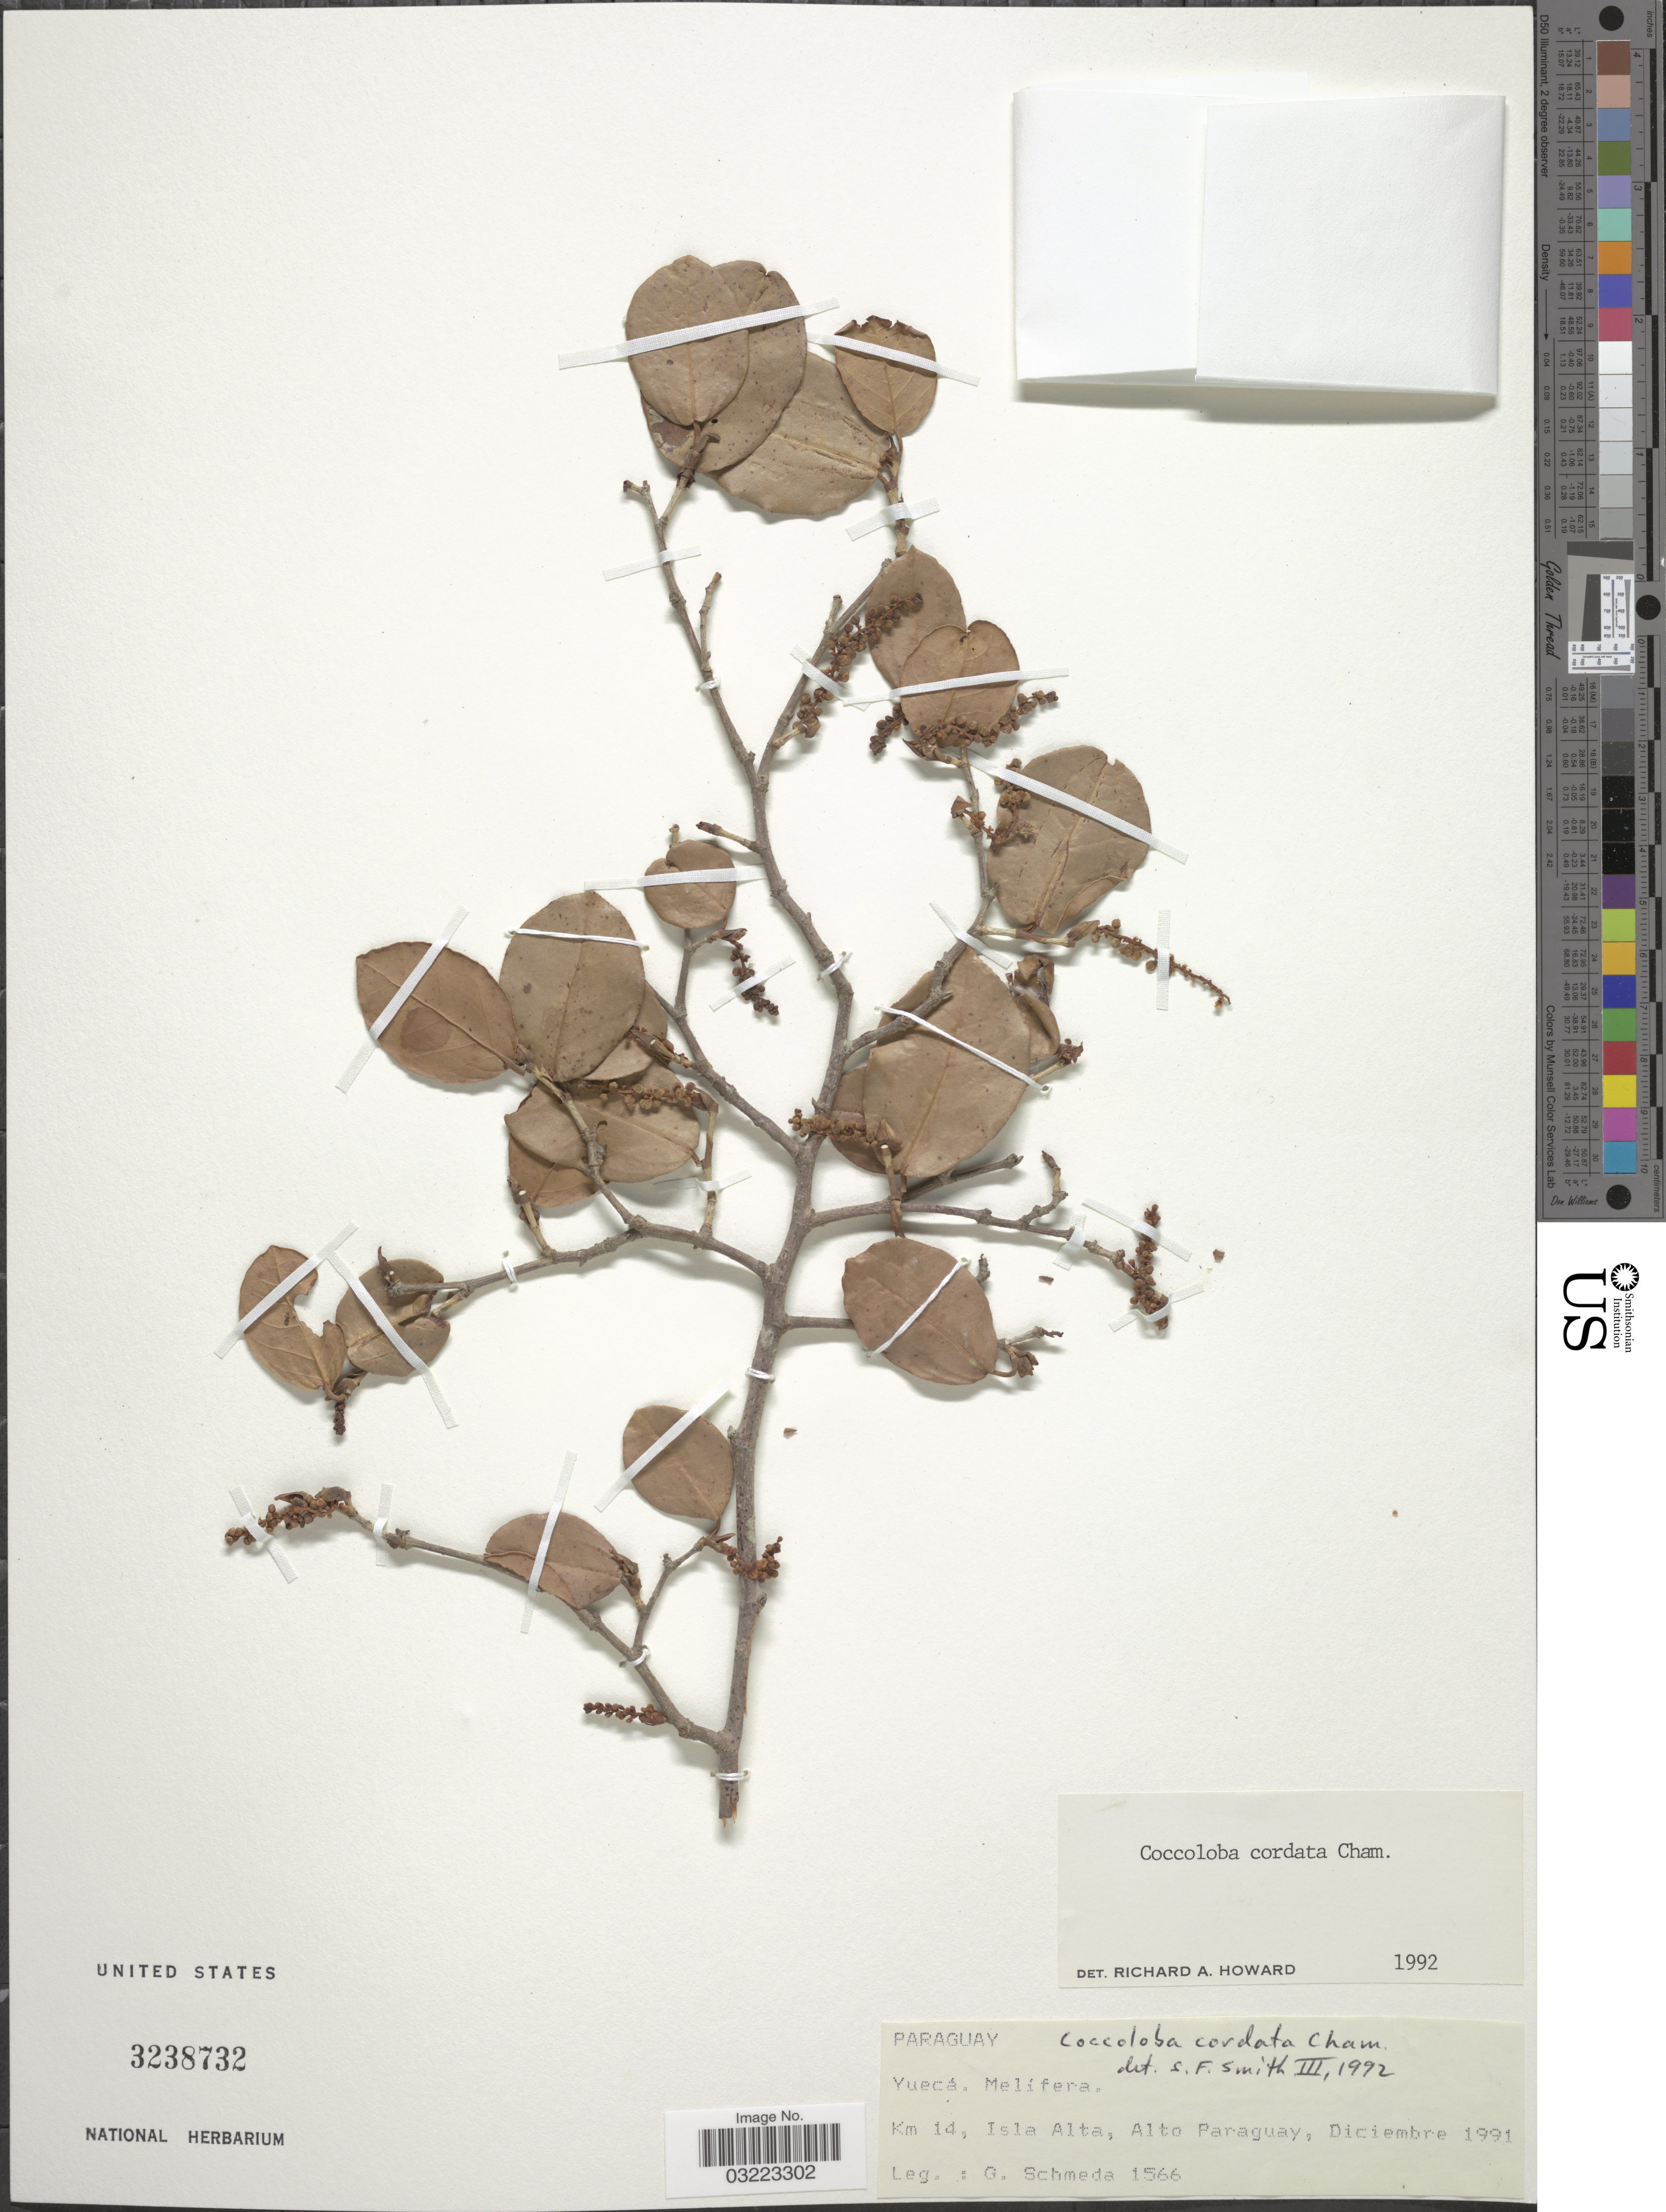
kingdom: Plantae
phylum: Tracheophyta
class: Magnoliopsida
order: Caryophyllales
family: Polygonaceae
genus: Coccoloba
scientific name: Coccoloba cordata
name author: Cham.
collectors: G. Schmeda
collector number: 1566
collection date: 1991-12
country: Paraguay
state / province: Alto Paraguay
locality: Km 14, Isla Alta.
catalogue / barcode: US 3238732